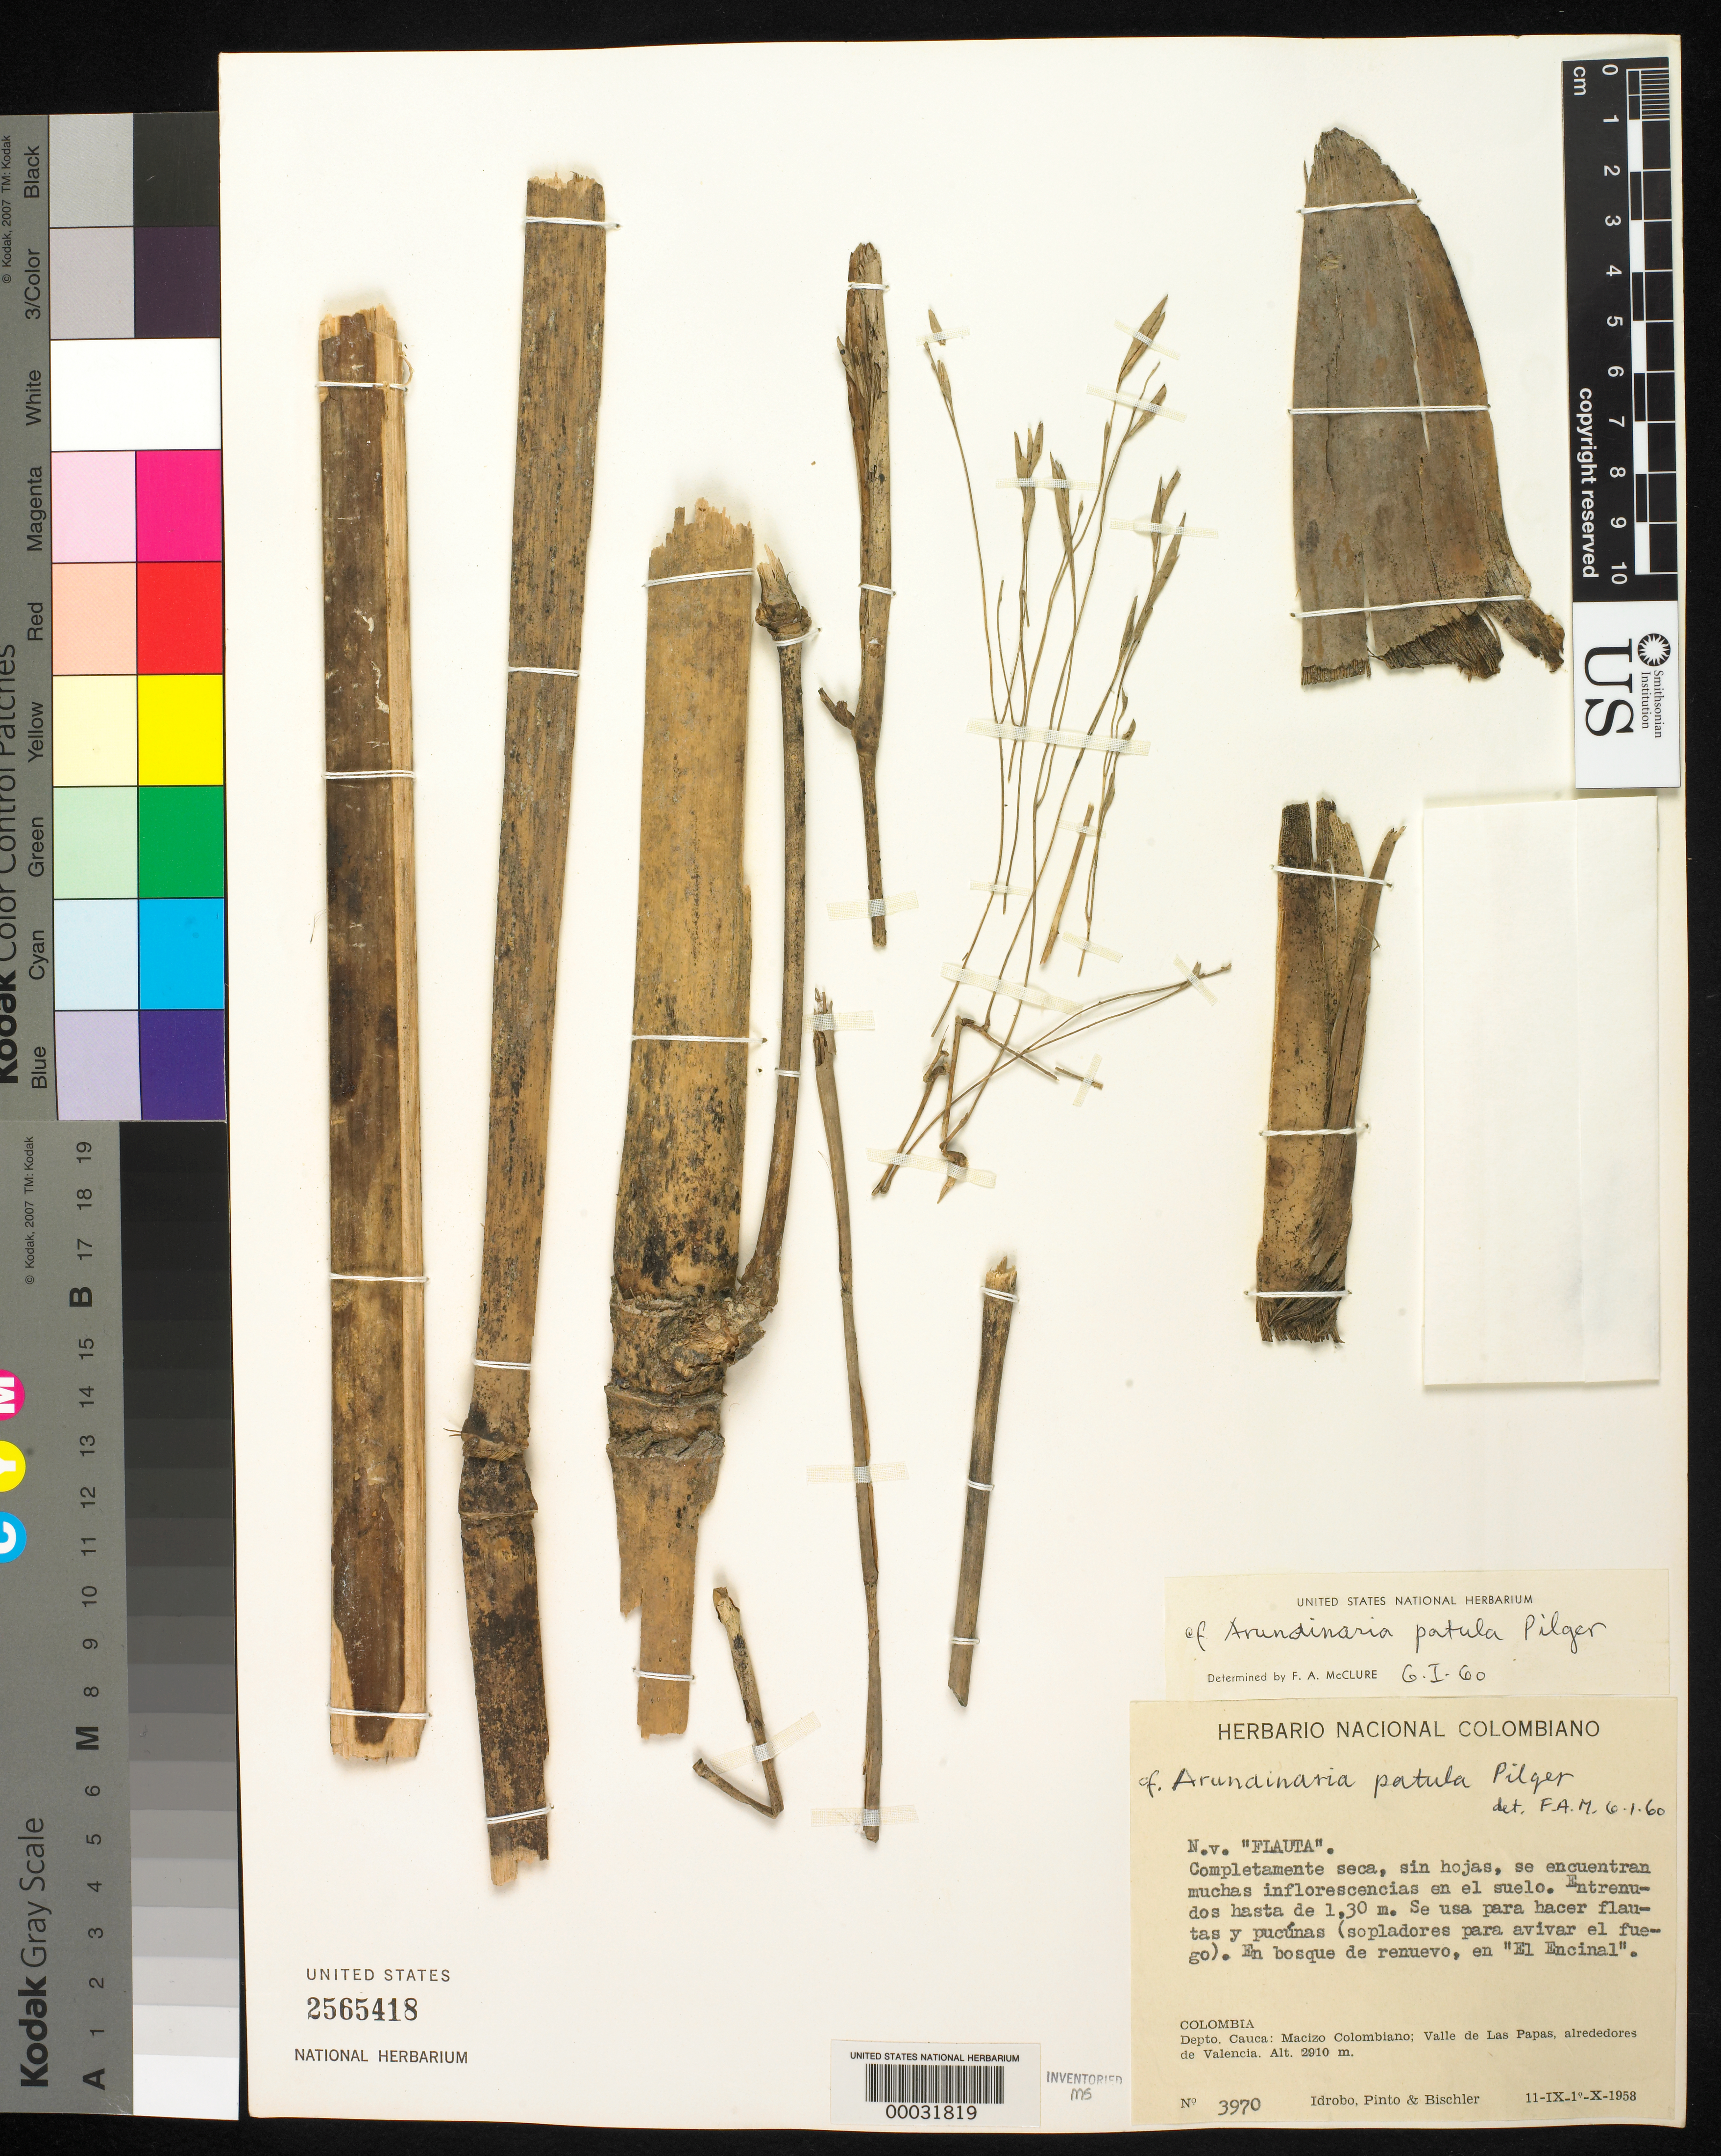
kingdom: Plantae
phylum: Tracheophyta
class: Liliopsida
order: Poales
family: Poaceae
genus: Aulonemia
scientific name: Aulonemia queko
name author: Goudot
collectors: J. M. Idrobo, Pinto, -- & -. Bischler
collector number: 3970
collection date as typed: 11 Sep 1958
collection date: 1958-09-11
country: Colombia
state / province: Cauca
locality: Valle de Las Papas, Valencia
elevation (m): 2910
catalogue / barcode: US 2565418